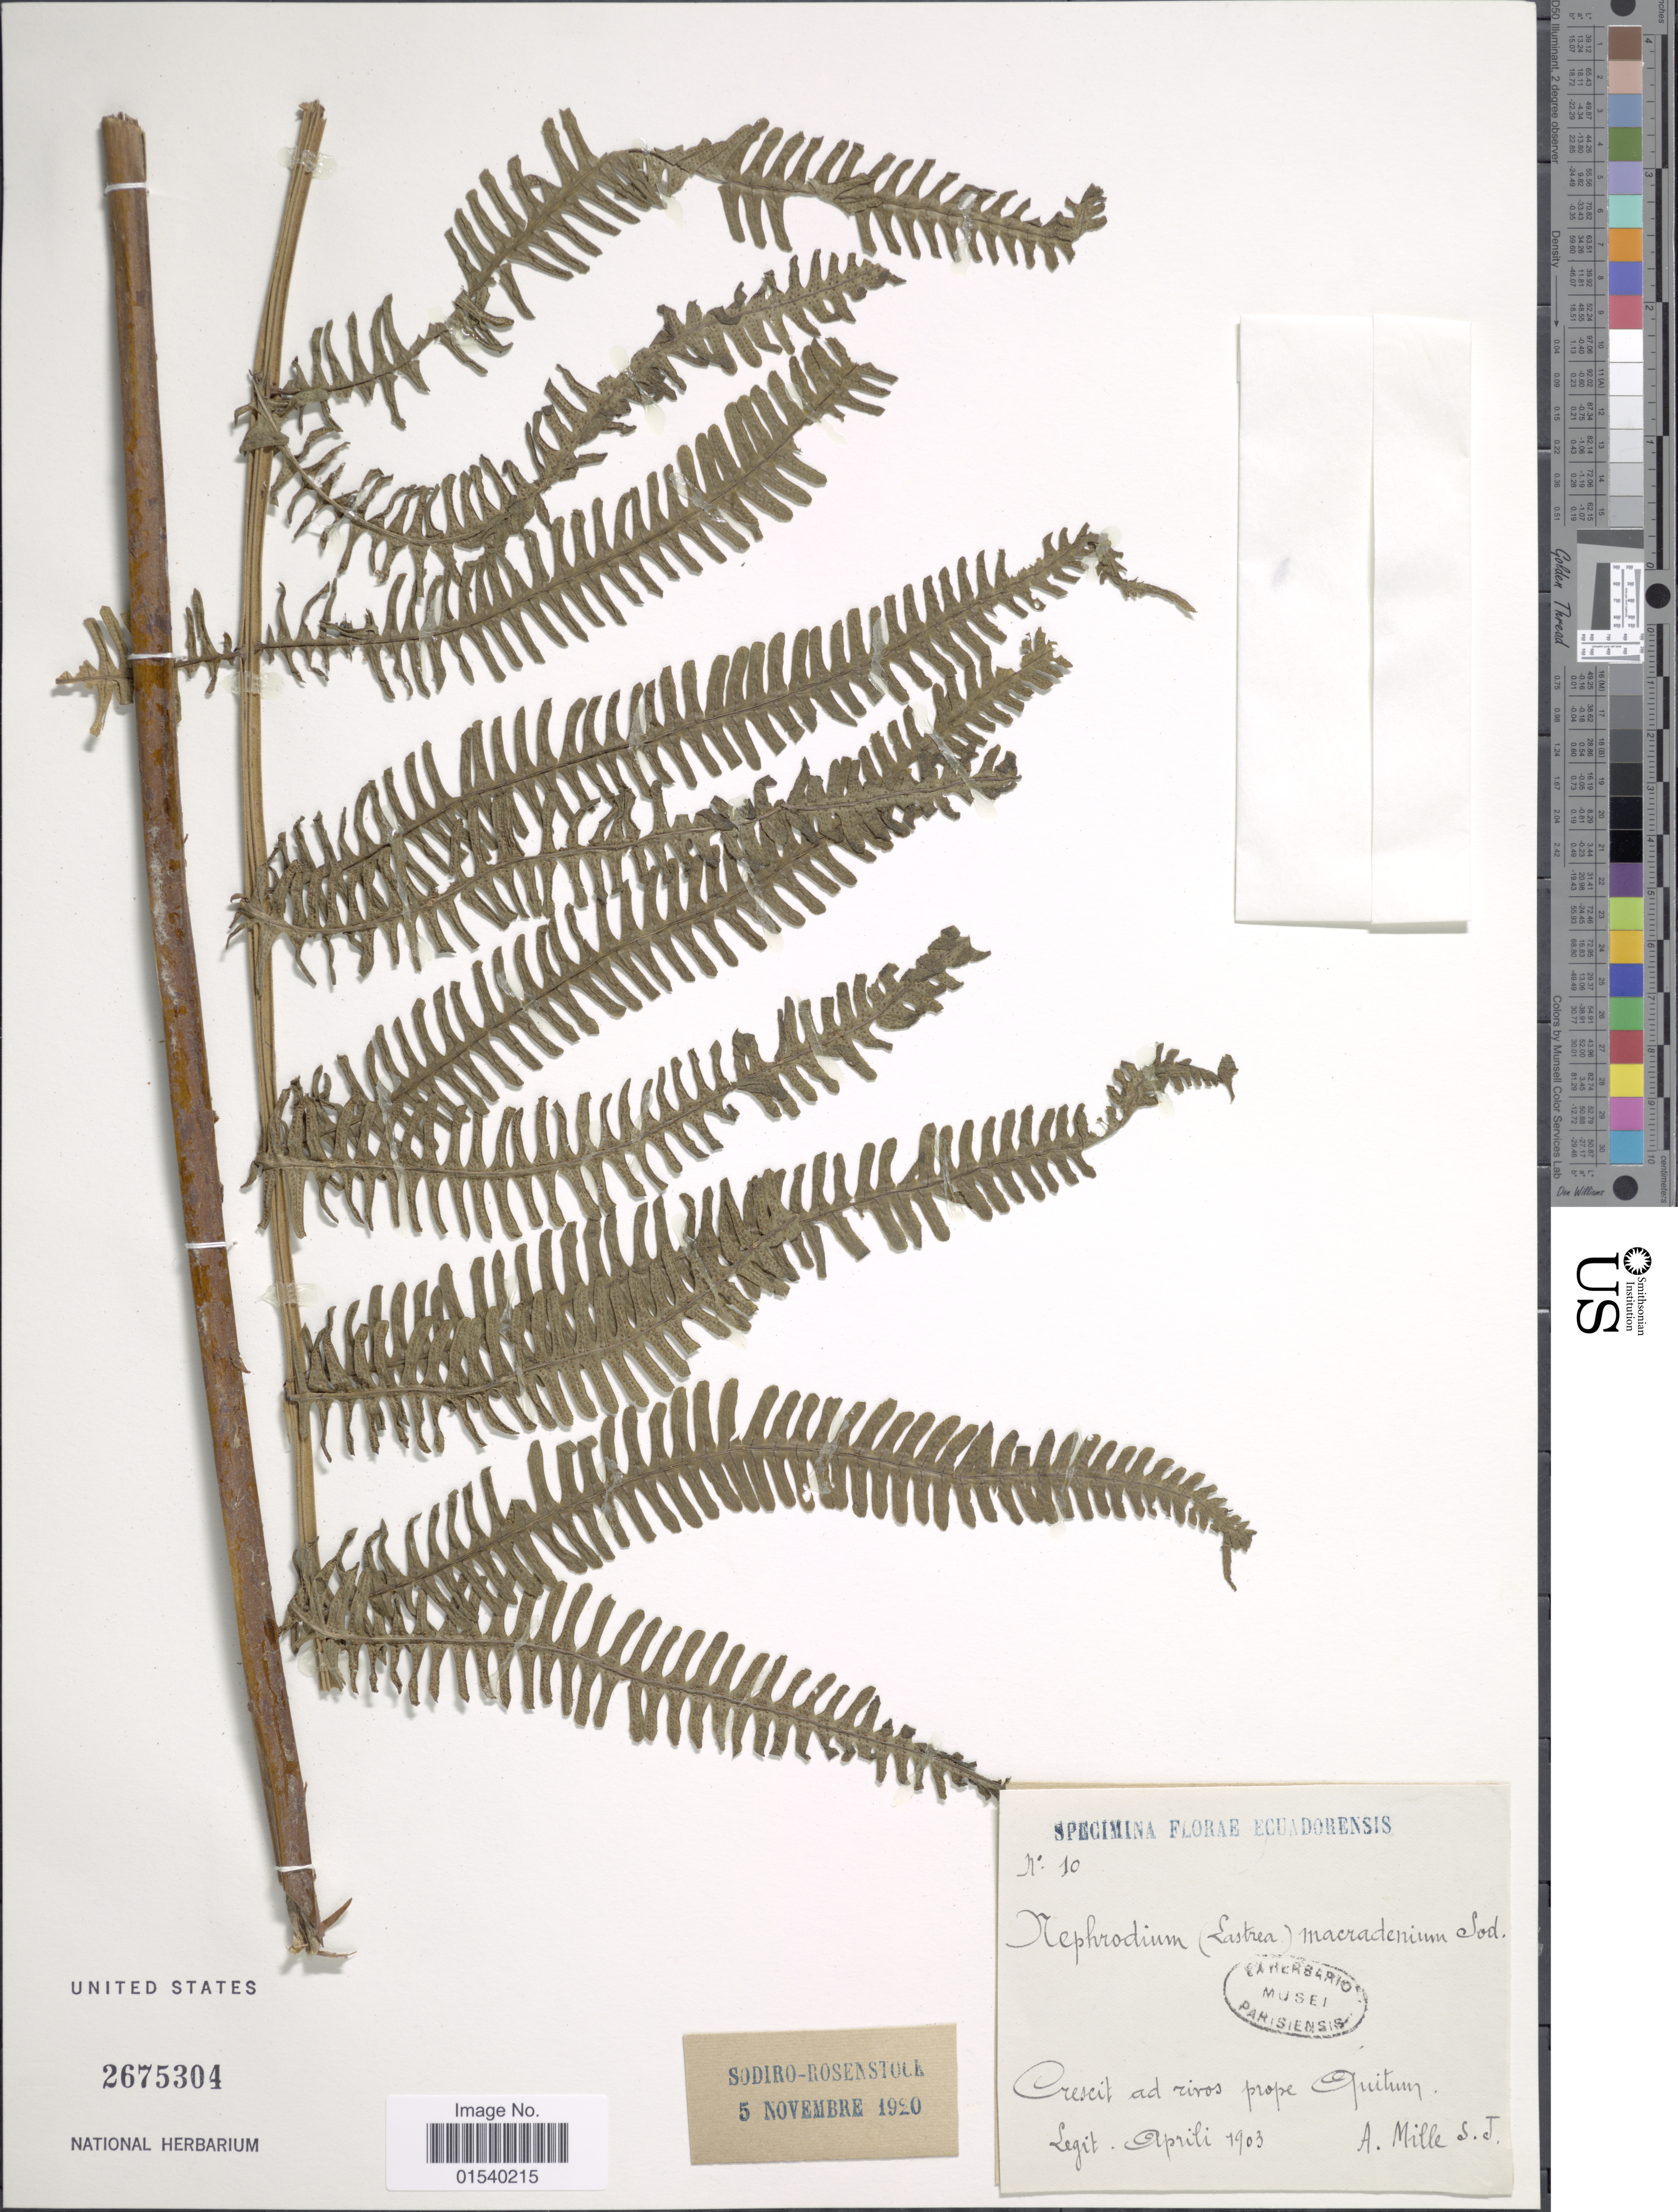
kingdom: Plantae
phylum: Tracheophyta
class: Polypodiopsida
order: Polypodiales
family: Thelypteridaceae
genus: Amauropelta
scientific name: Amauropelta macradenia (Sodiro) comb. nov., ined 2015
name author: (Sodiro)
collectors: A. Mille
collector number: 10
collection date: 1903-04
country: Ecuador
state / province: Pichincha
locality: Crescit ad rivos prope Quitum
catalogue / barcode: US 2675304